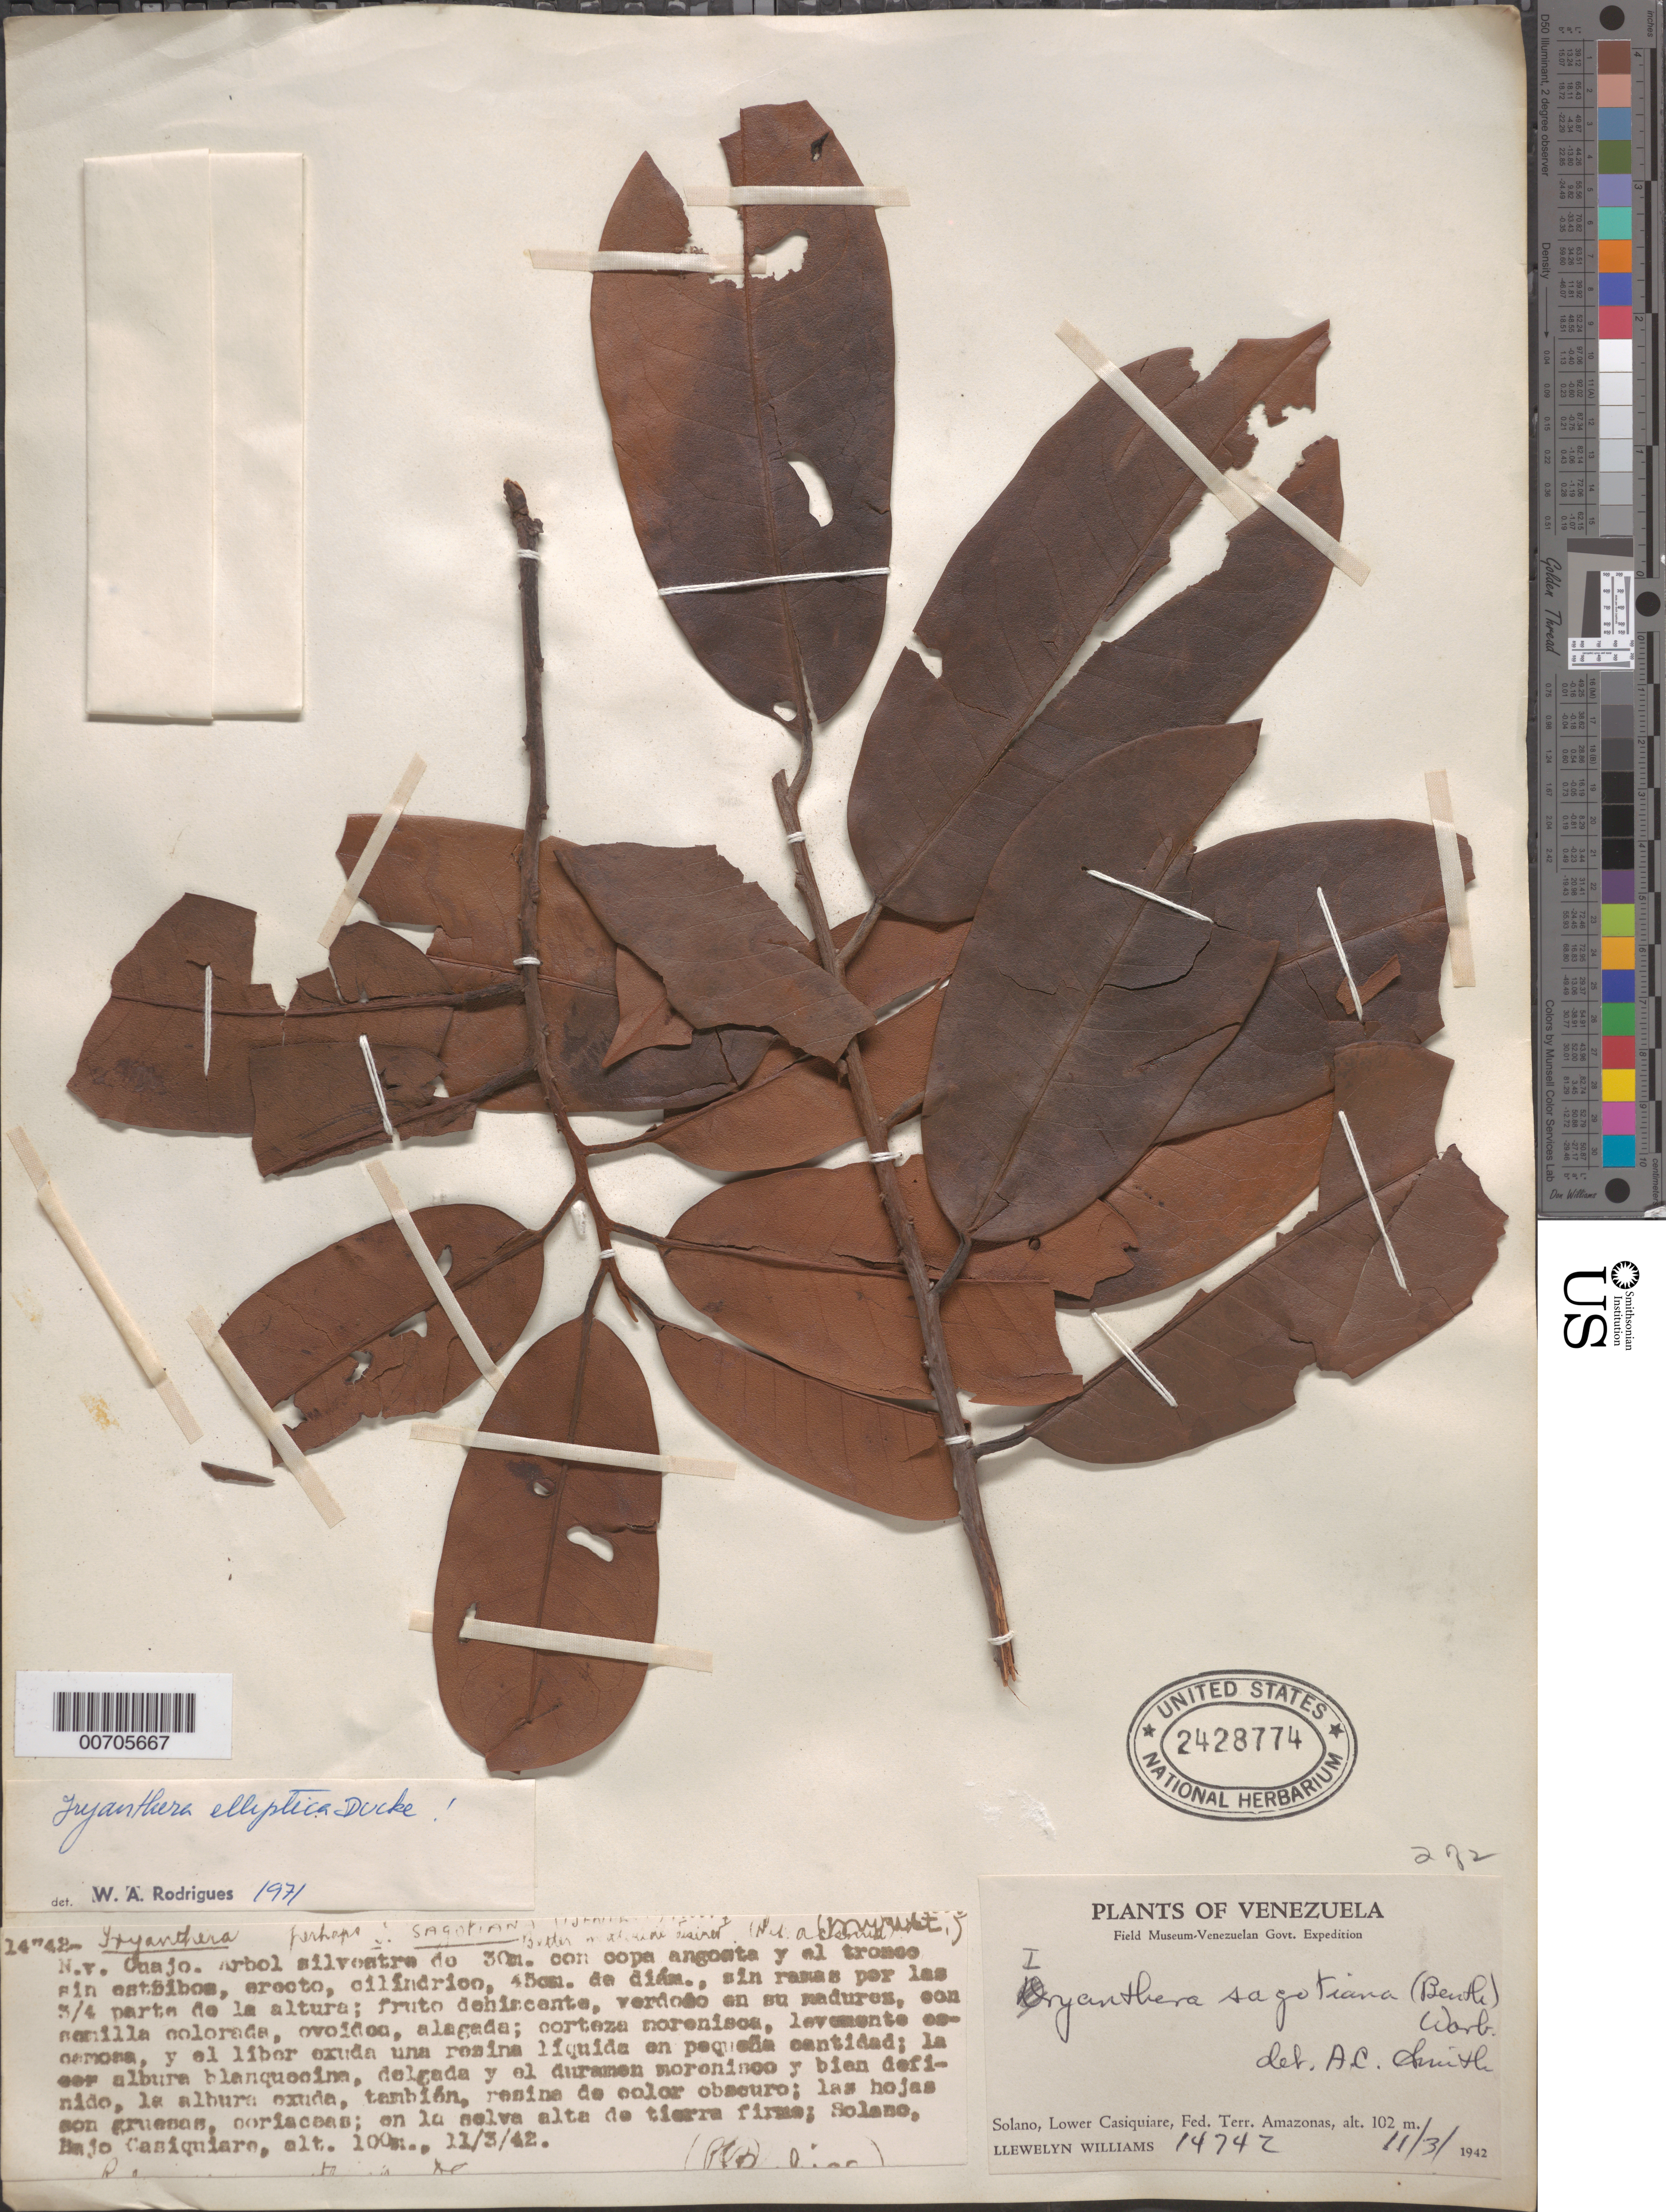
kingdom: Plantae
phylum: Tracheophyta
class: Magnoliopsida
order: Magnoliales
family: Myristicaceae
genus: Iryanthera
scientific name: Iryanthera elliptica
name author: Ducke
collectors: Ll. Williams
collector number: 14742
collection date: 1942-03-11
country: Venezuela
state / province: Amazonas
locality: Solano, Lower Casiquiare, Fed. Terr. Amazonas.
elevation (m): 100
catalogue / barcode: US 2428774